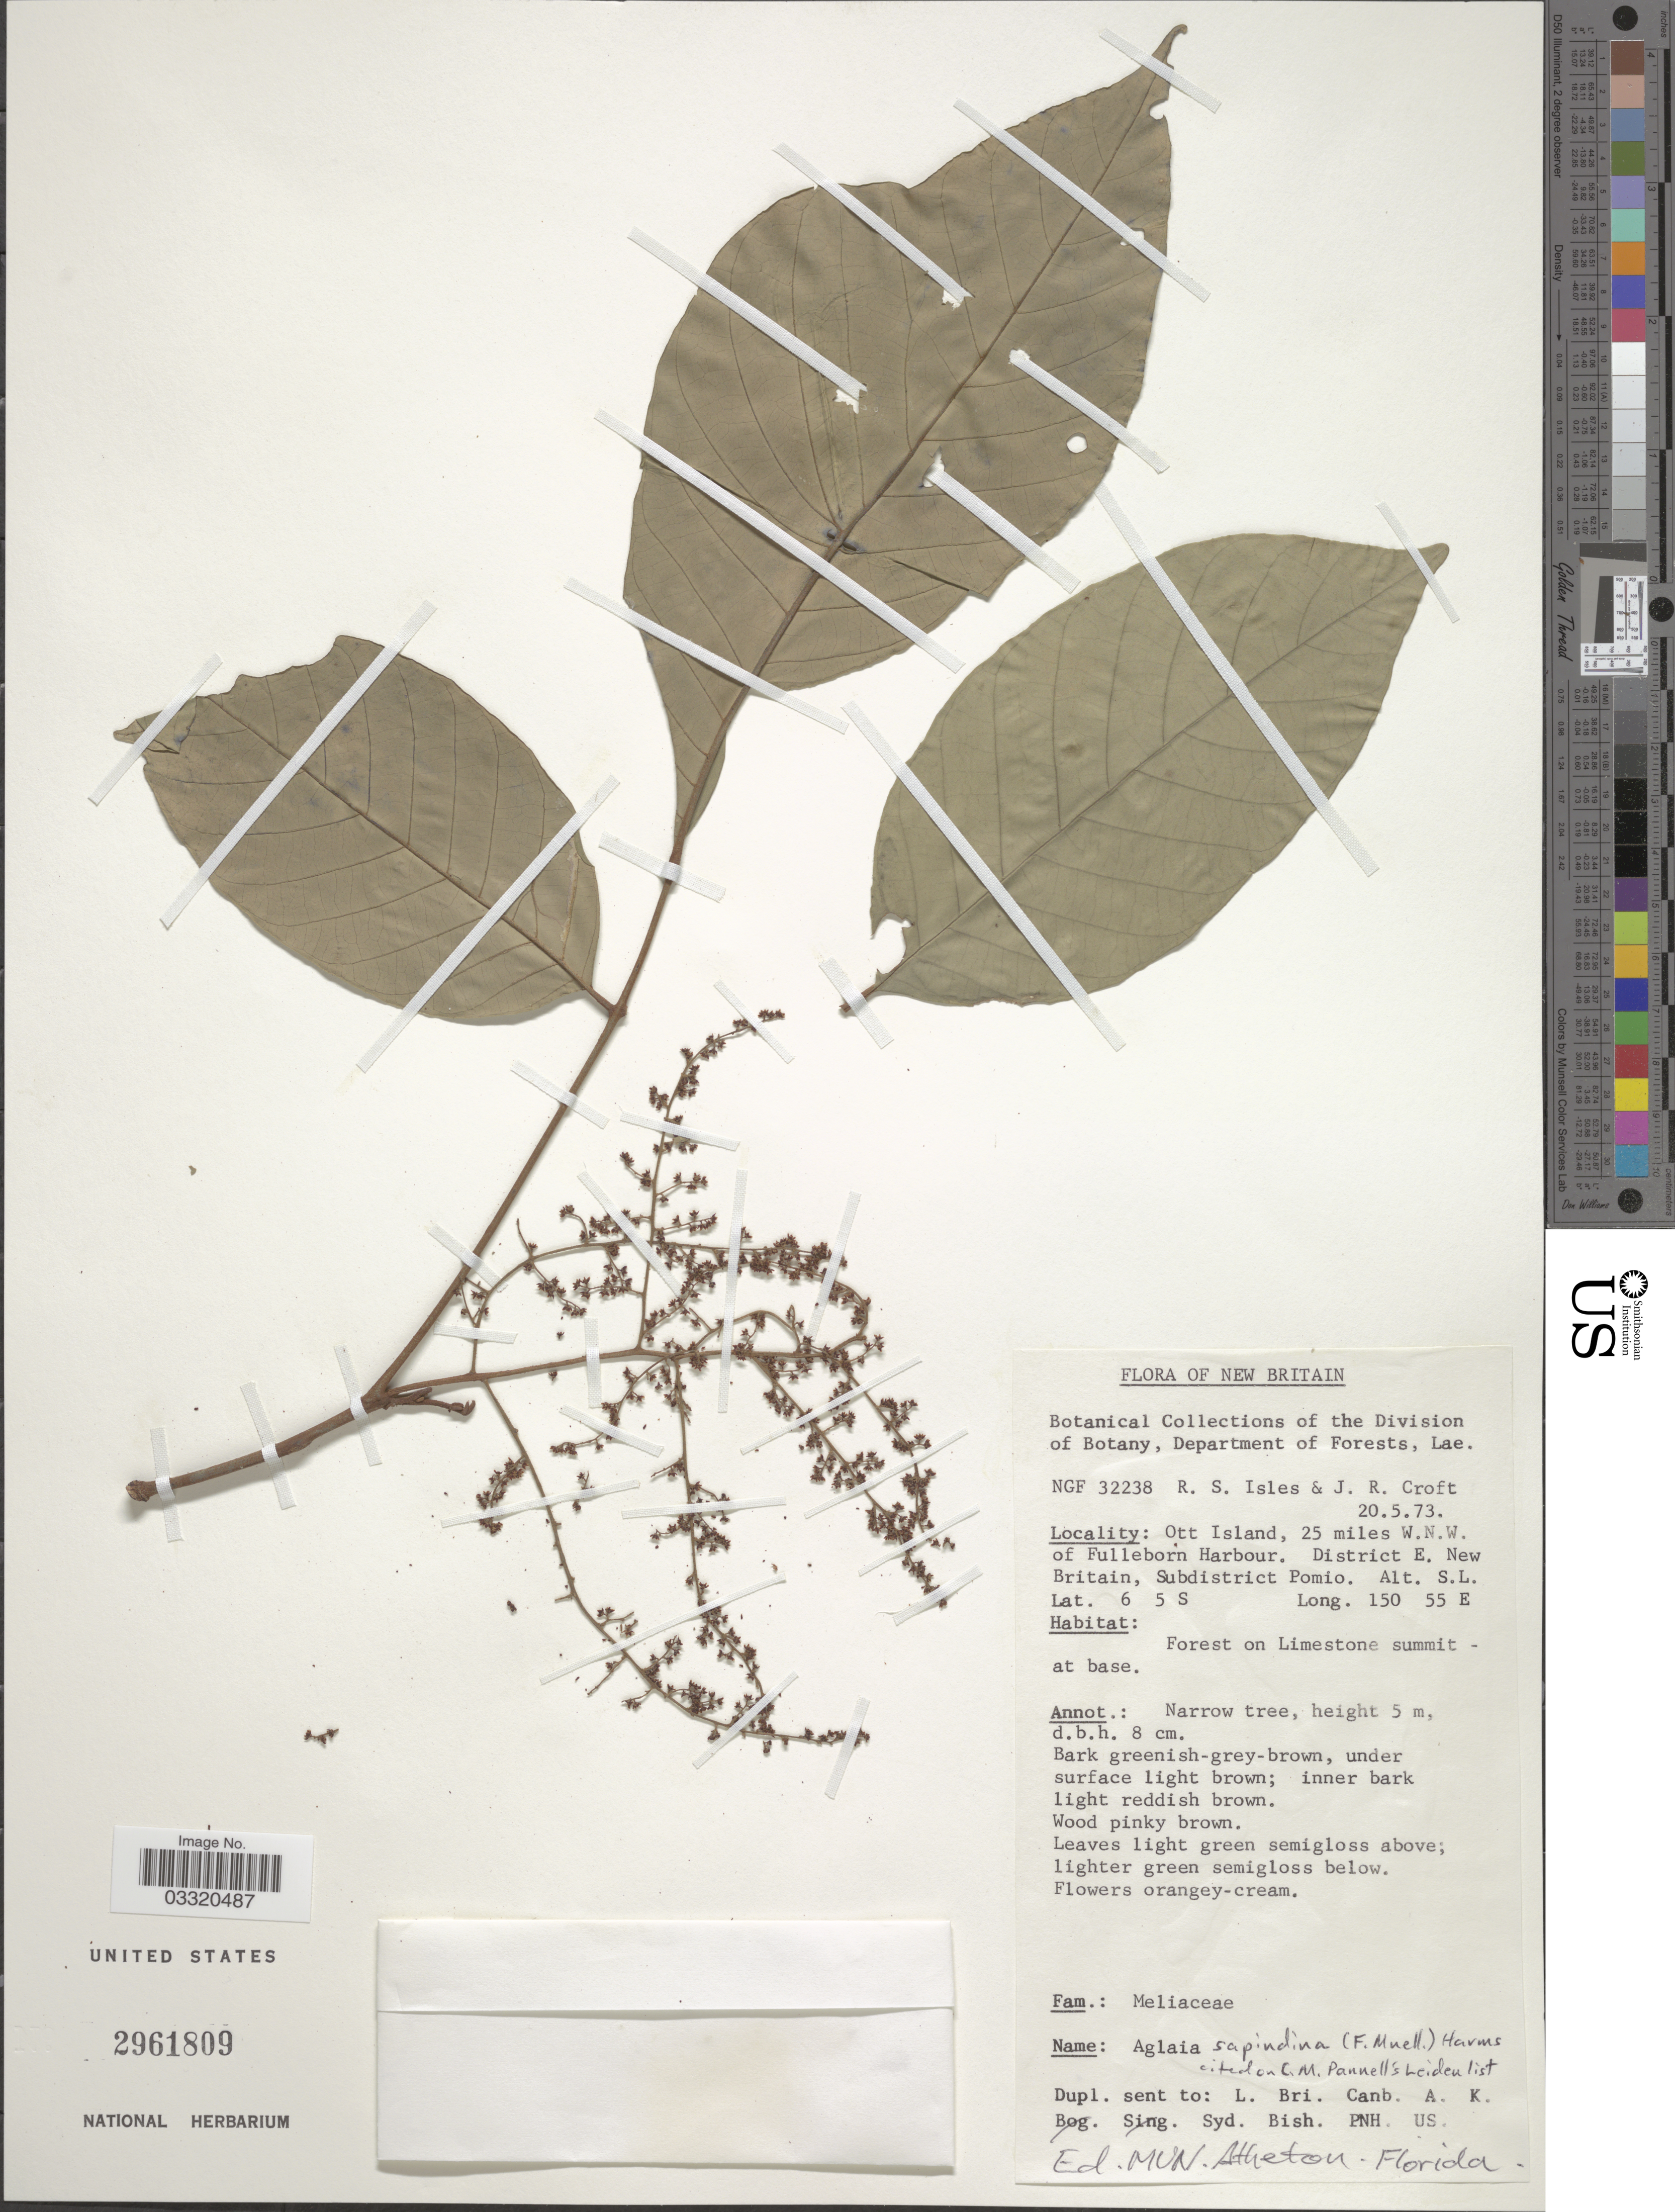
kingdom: Plantae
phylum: Tracheophyta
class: Magnoliopsida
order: Sapindales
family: Meliaceae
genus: Aglaia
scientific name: Aglaia sapindina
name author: (F. Muell.) Harms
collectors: R. Isles & J. R. Croft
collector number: NGF32238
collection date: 1973-05-20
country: Papua New Guinea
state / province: East New Britain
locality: New Britain. Ott Island, 25 miles W.N.W. of Fulleborn Harbour. District E. New Britain, Subdistrict Pomio.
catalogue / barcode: US 2961809